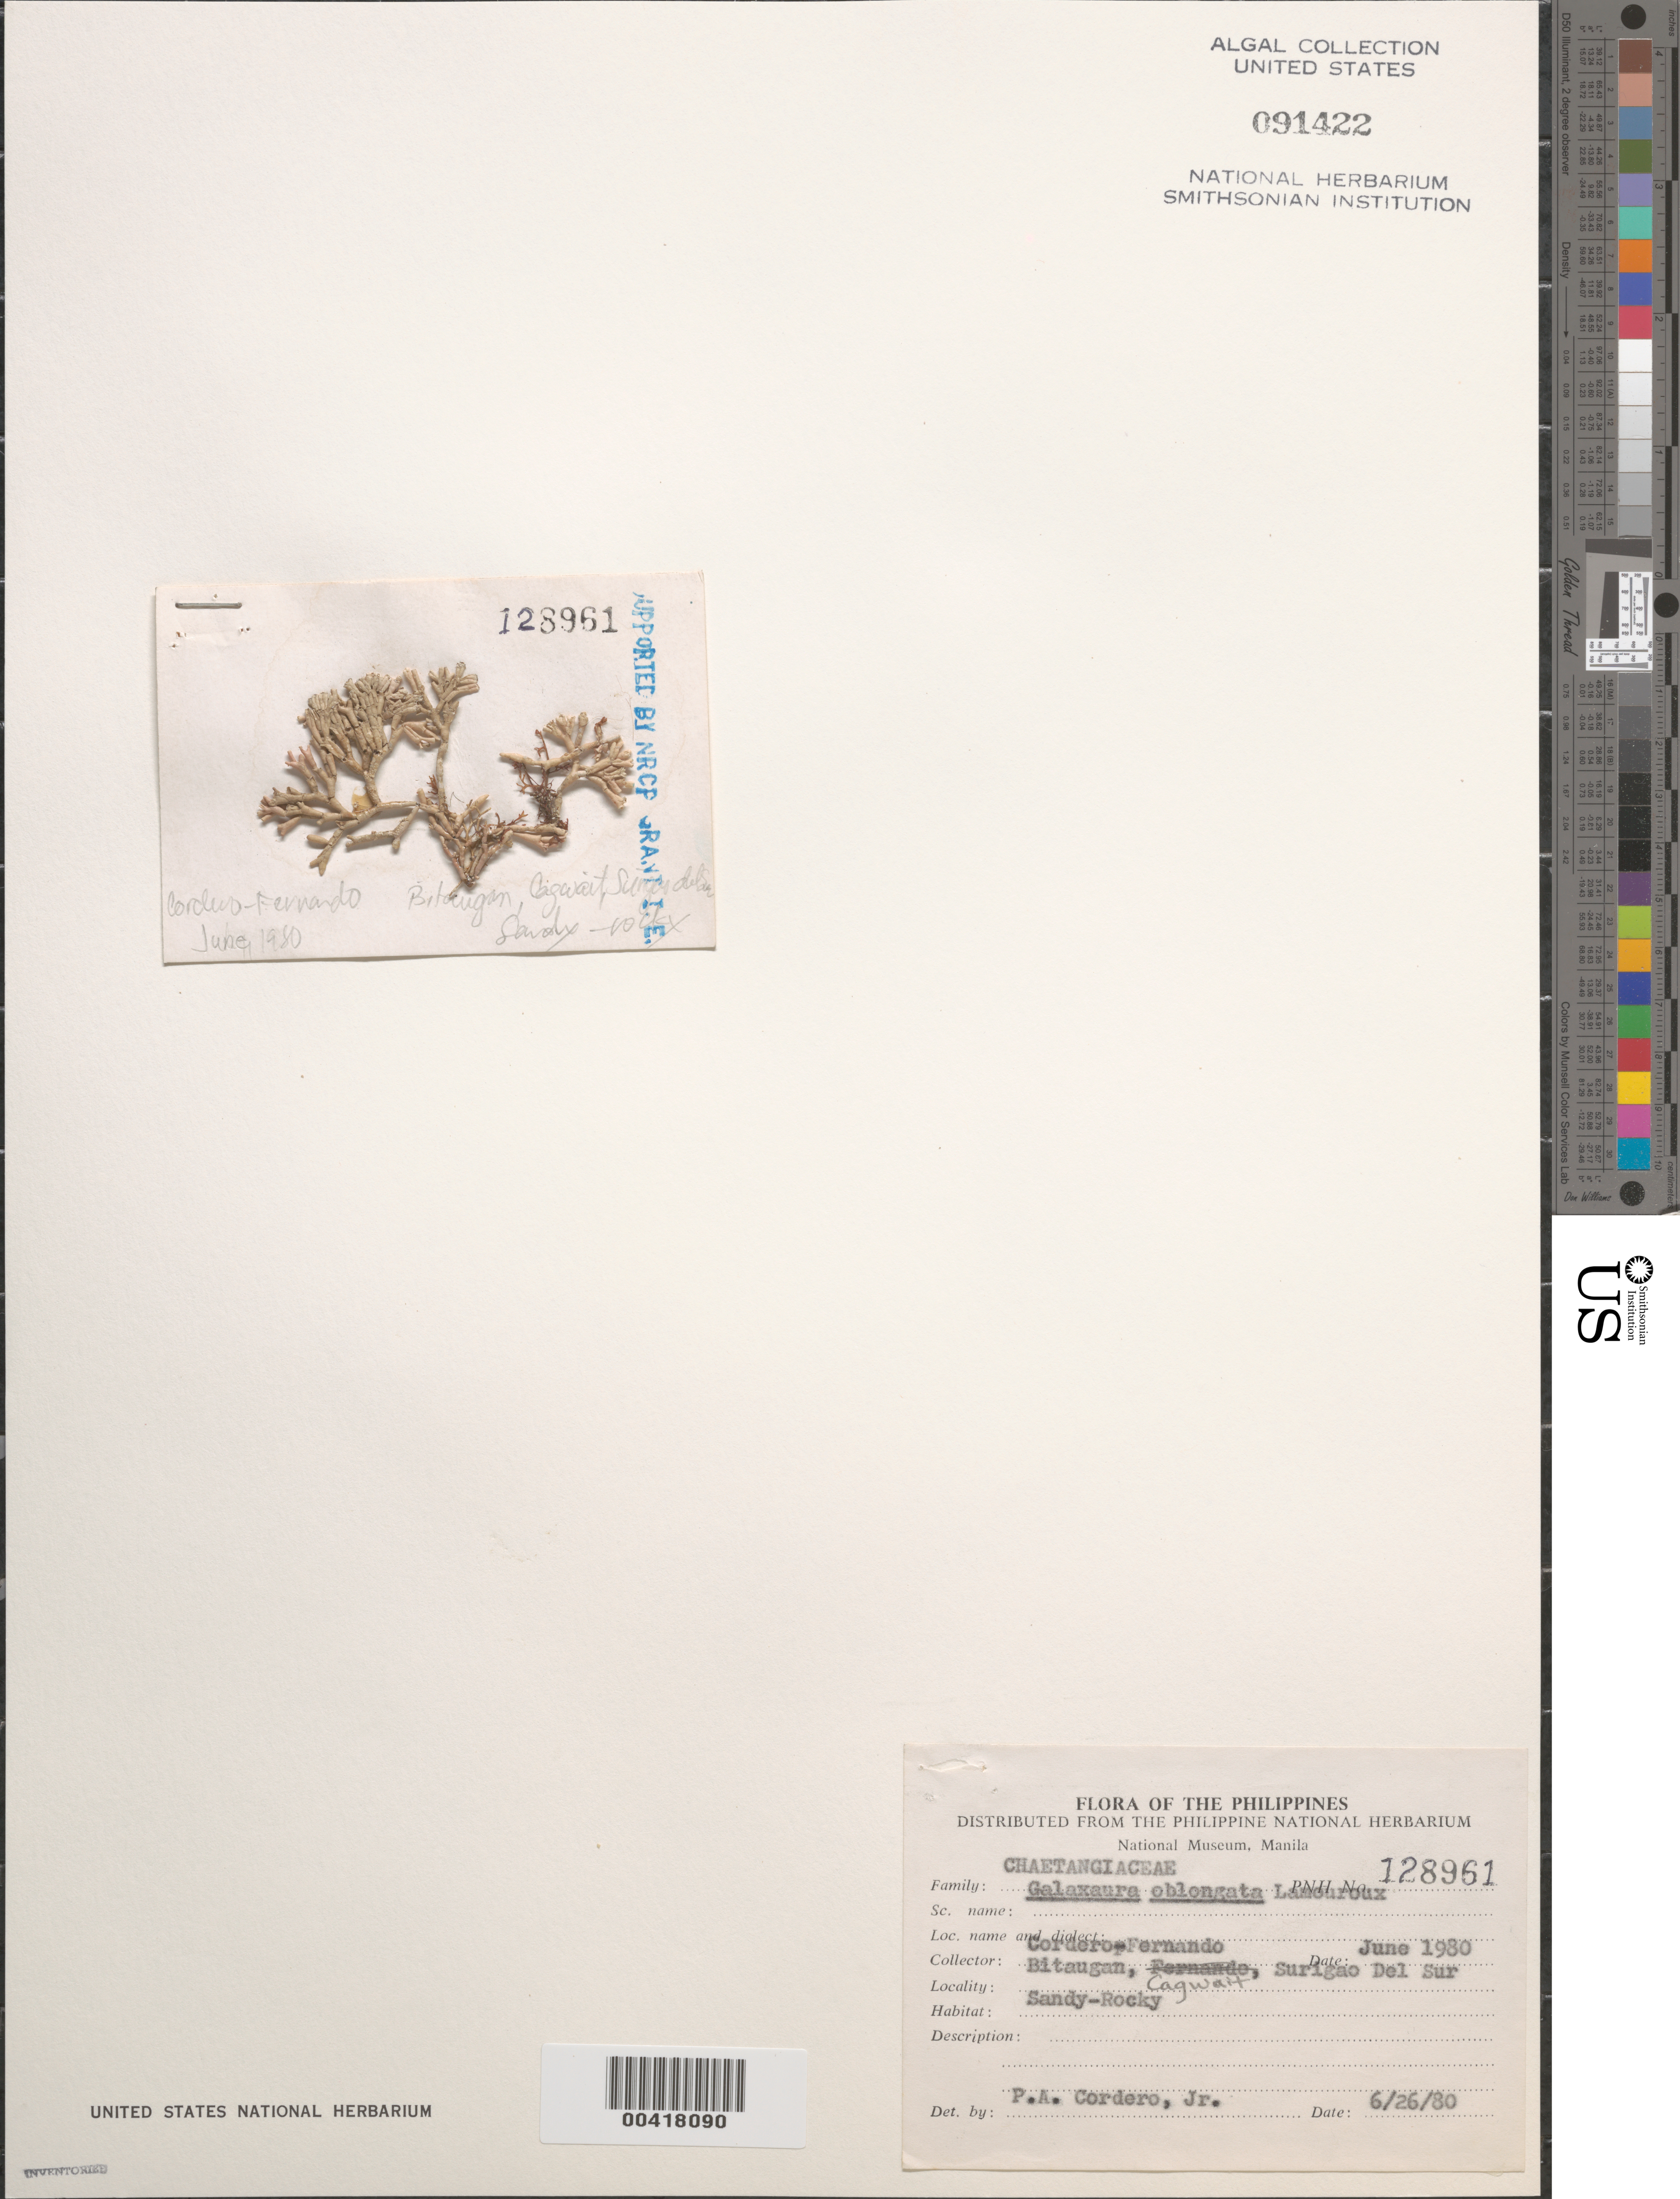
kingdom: Plantae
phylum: Rhodophyta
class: Florideophyceae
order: Nemaliales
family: Galaxauraceae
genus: Tricleocarpa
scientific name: Tricleocarpa fragilis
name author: (L.) Huisman & R.A. Towns.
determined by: Algae name updating Project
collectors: P. A. Cordero & O. Fernando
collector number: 128961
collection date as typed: Jun 1980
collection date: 1980-06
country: Philippines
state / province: Caraga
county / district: Surigao del Sur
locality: Bitaugan, cagwait, surigao del sur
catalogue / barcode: US 91422